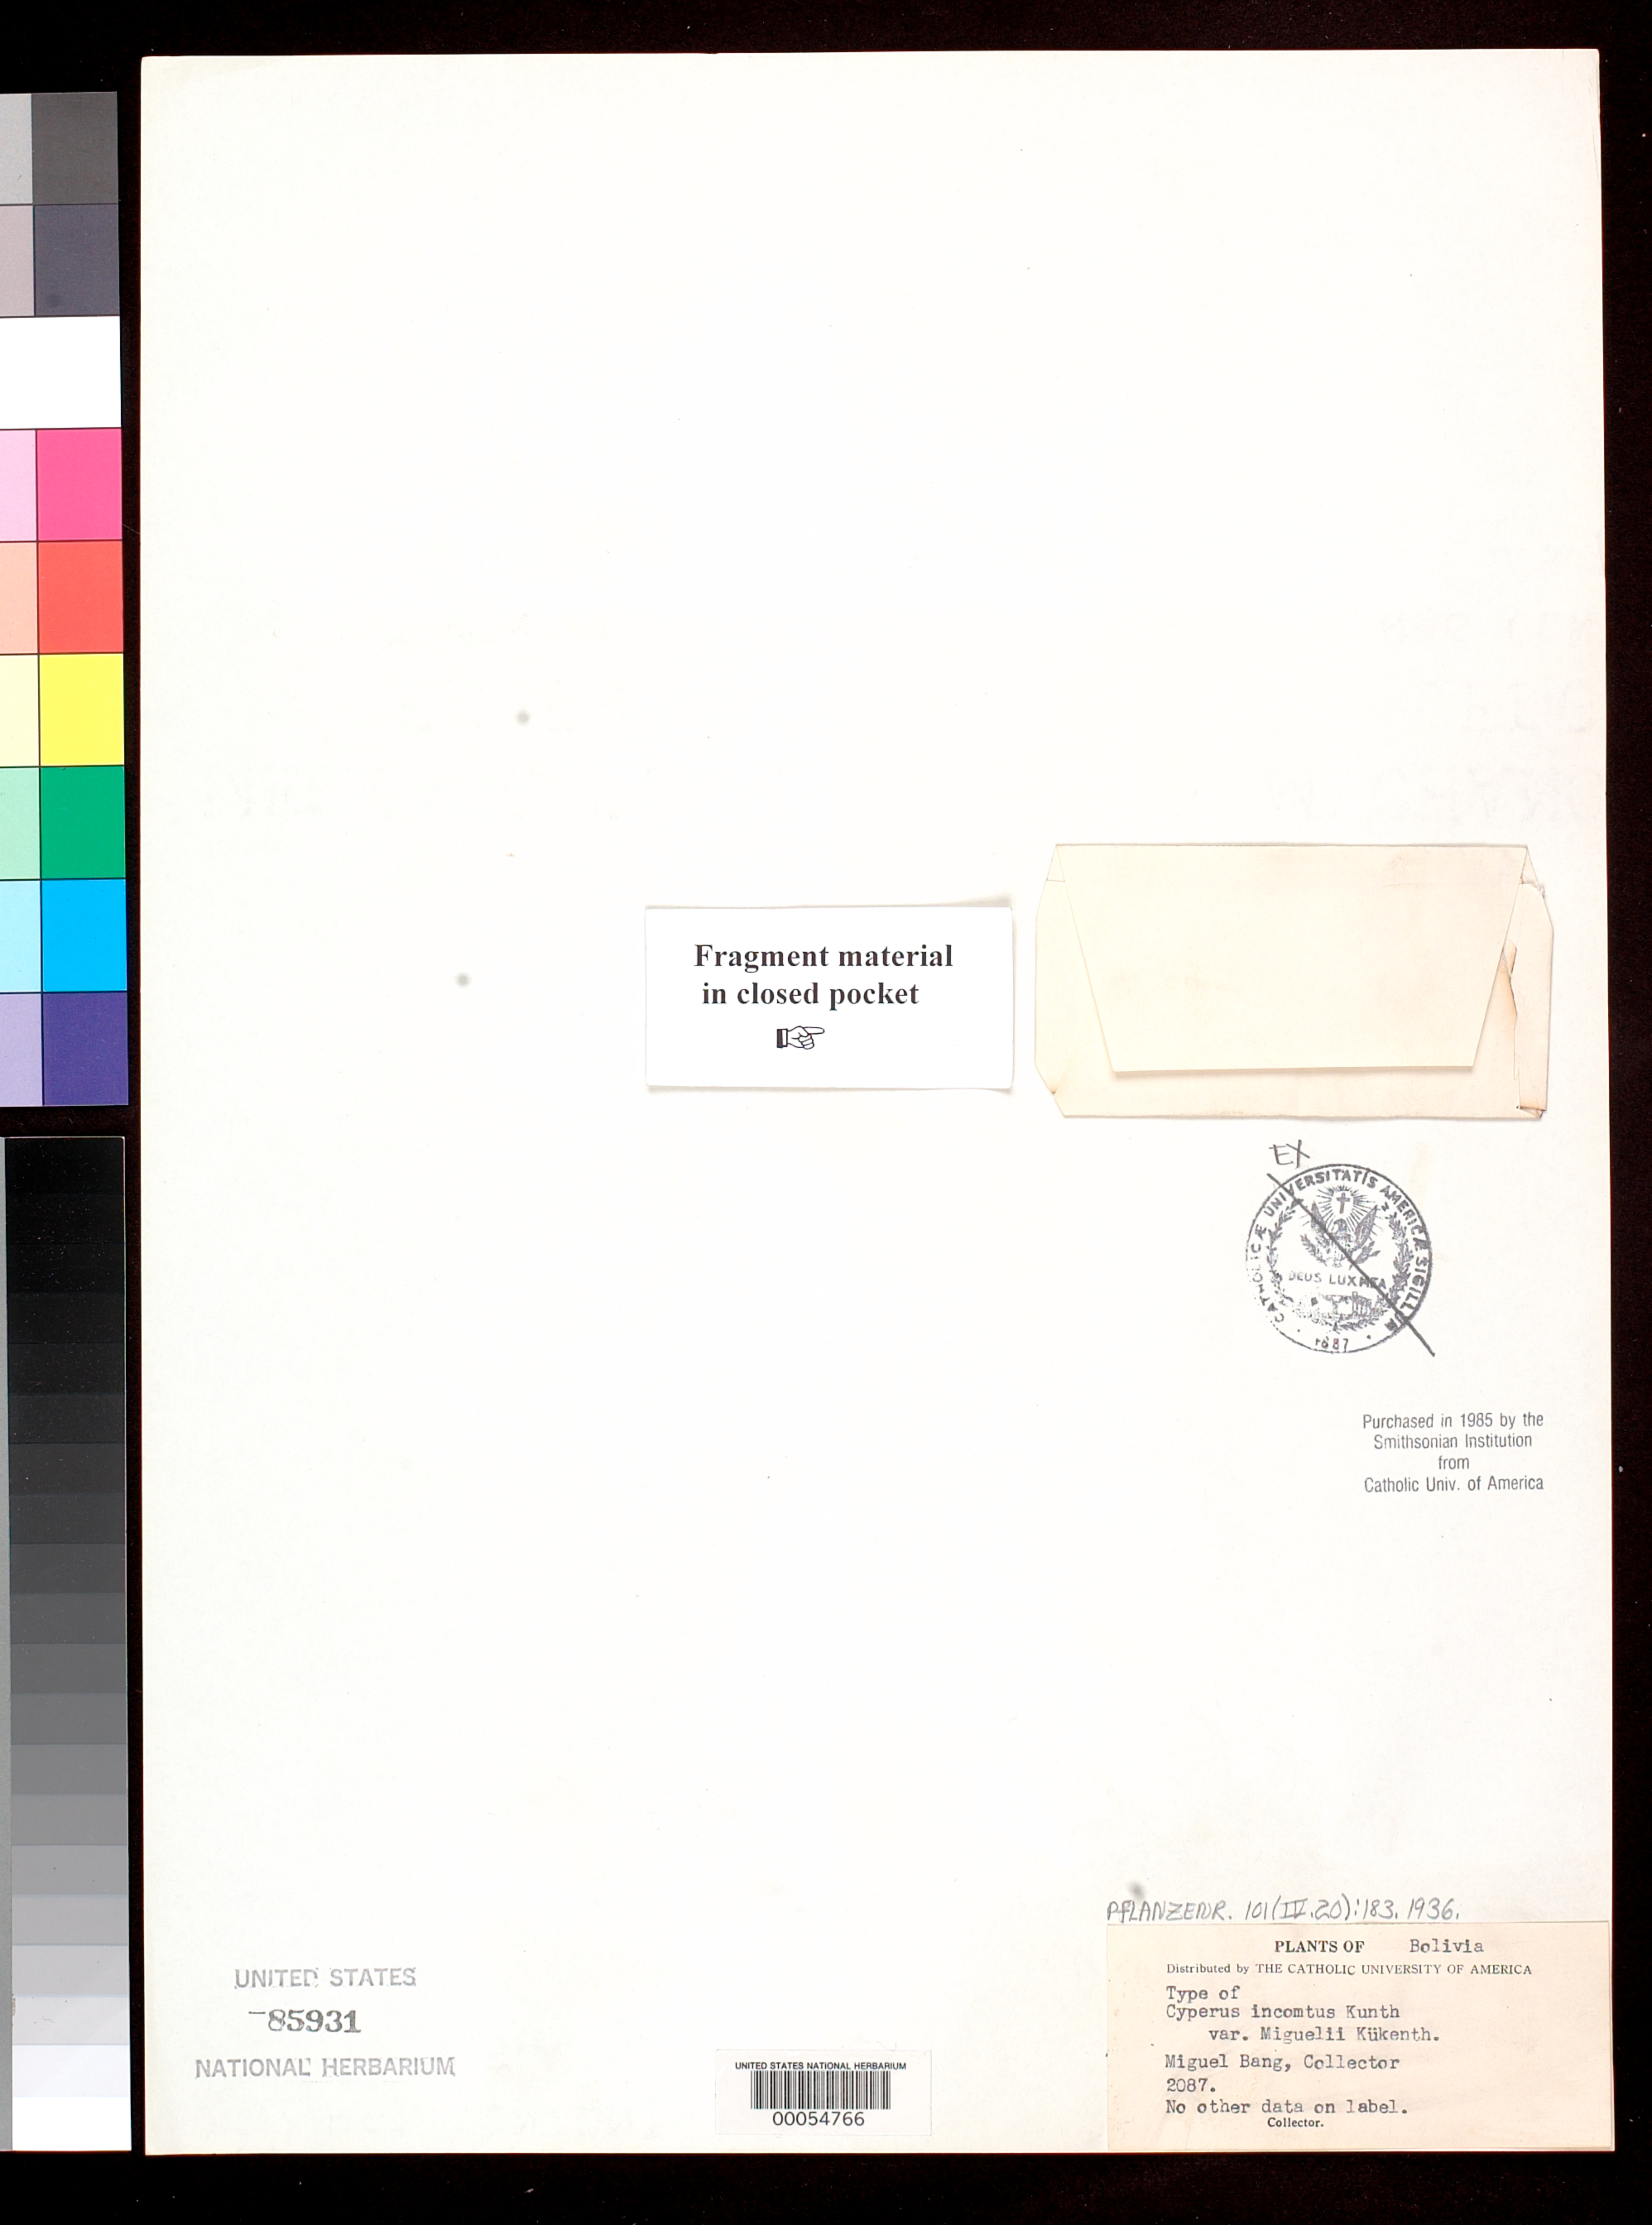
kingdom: Plantae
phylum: Tracheophyta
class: Liliopsida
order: Poales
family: Cyperaceae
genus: Cyperus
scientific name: Cyperus incomtus var. miguelii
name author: Kük. in Engl.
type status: Type Fragment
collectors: M. Bang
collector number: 2087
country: Bolivia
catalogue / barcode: US 85931